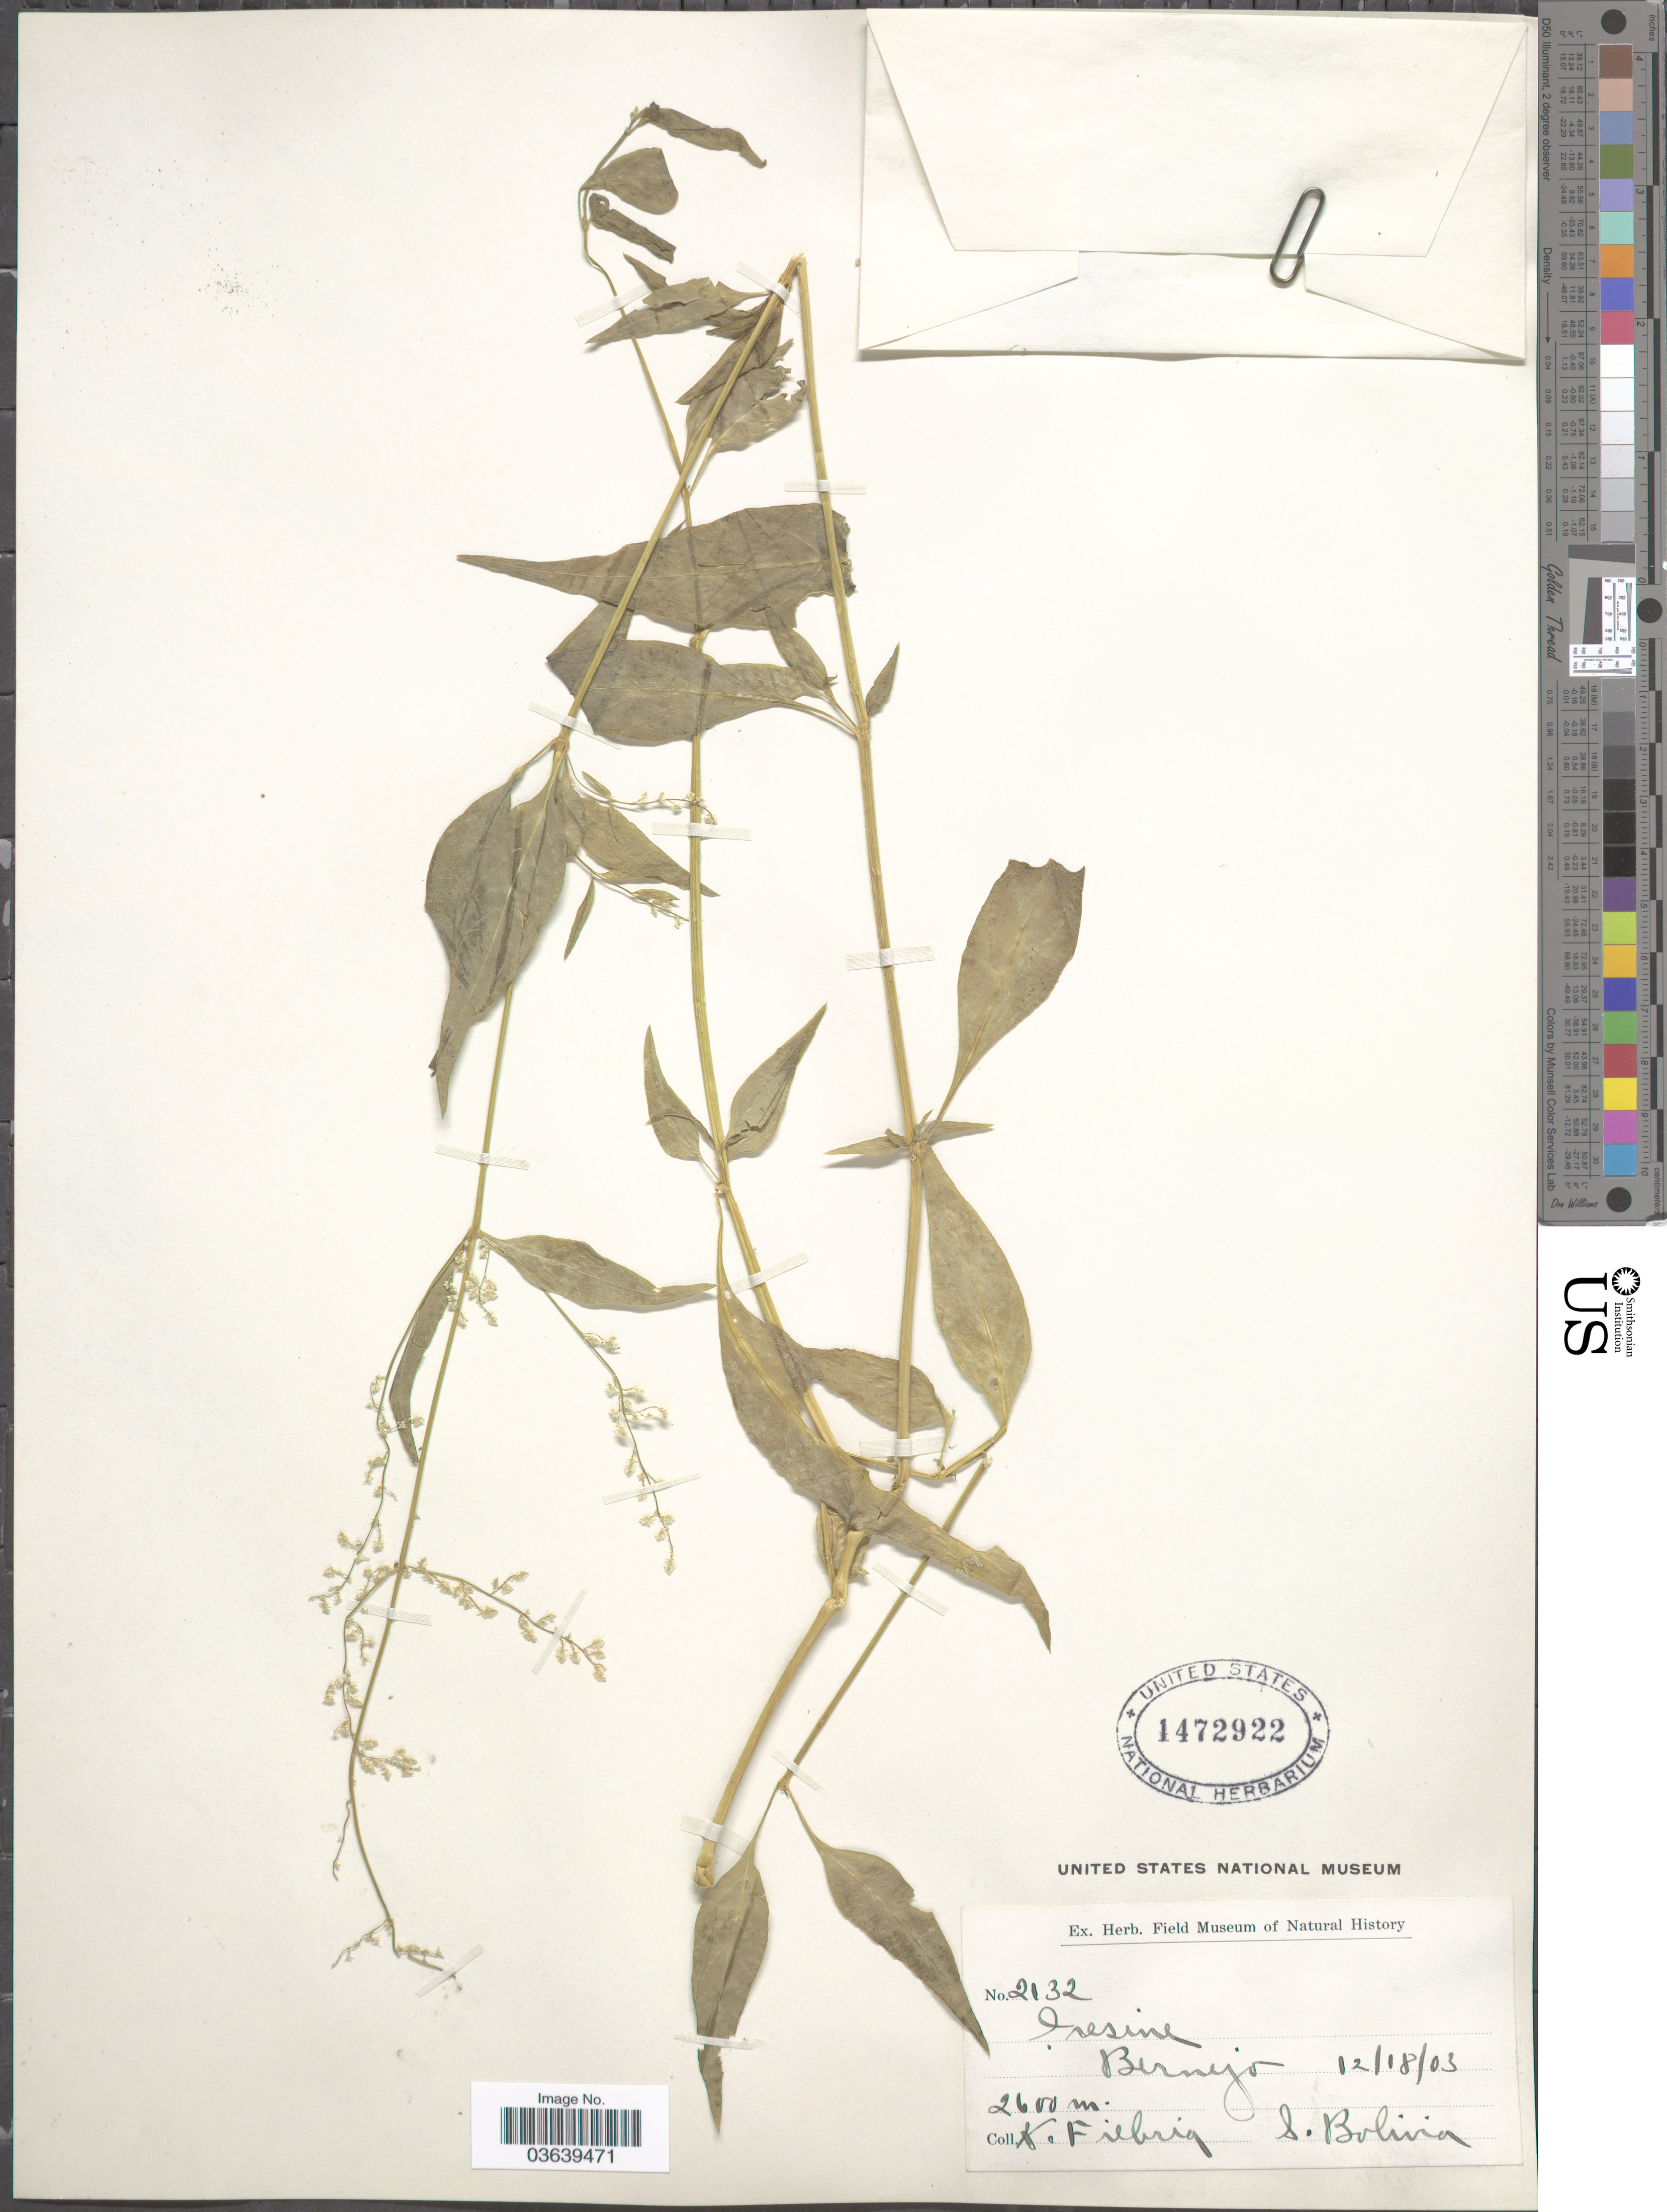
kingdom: Plantae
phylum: Tracheophyta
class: Magnoliopsida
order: Caryophyllales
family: Amaranthaceae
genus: Iresine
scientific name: Iresine celosia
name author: L.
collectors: K. Fiebrig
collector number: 2132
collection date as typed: Transcribed d/m/y: 18/12/3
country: Bolivia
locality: Bermejo. S. Bolivia.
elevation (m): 2600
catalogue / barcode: US 1472922